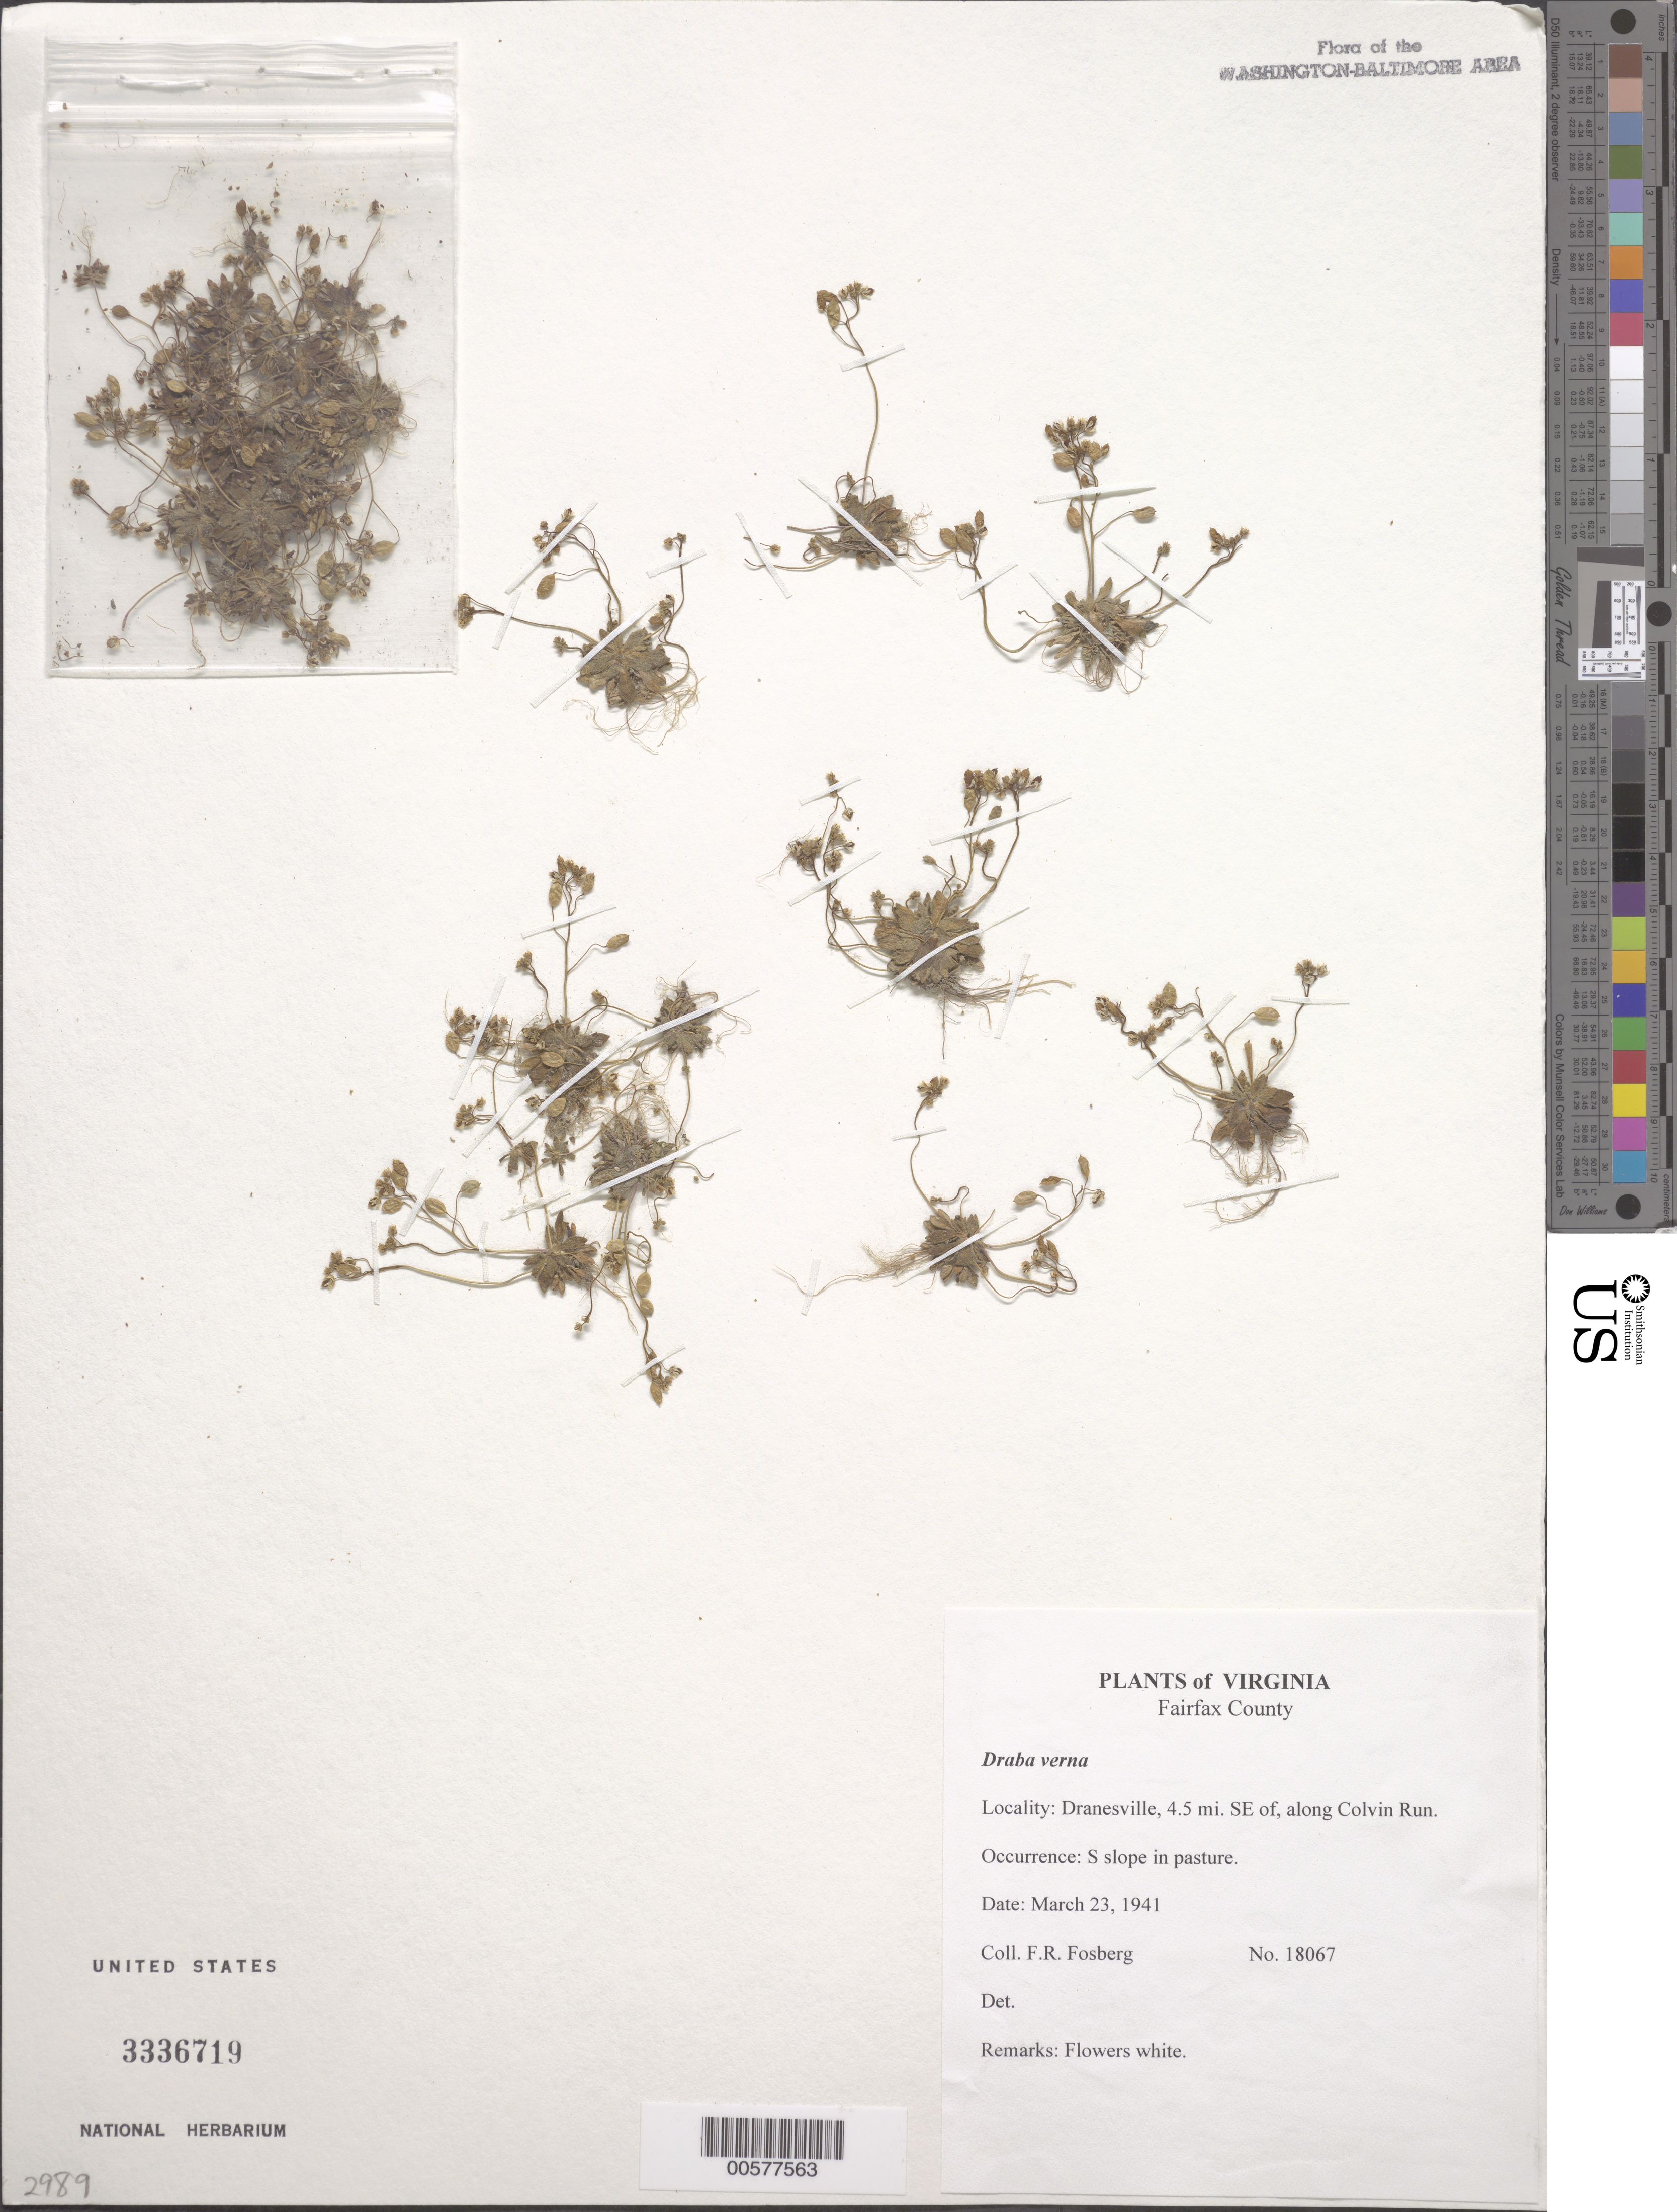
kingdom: Plantae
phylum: Tracheophyta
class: Magnoliopsida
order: Brassicales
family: Brassicaceae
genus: Draba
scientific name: Draba verna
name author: L.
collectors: F. R. Fosberg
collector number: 18067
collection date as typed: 23 Mar 1941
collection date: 1941-03-23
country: United States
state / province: Virginia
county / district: Fairfax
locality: Dranesville, 4.5 mi. SE of, along Colvin Run.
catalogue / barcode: US 3336719